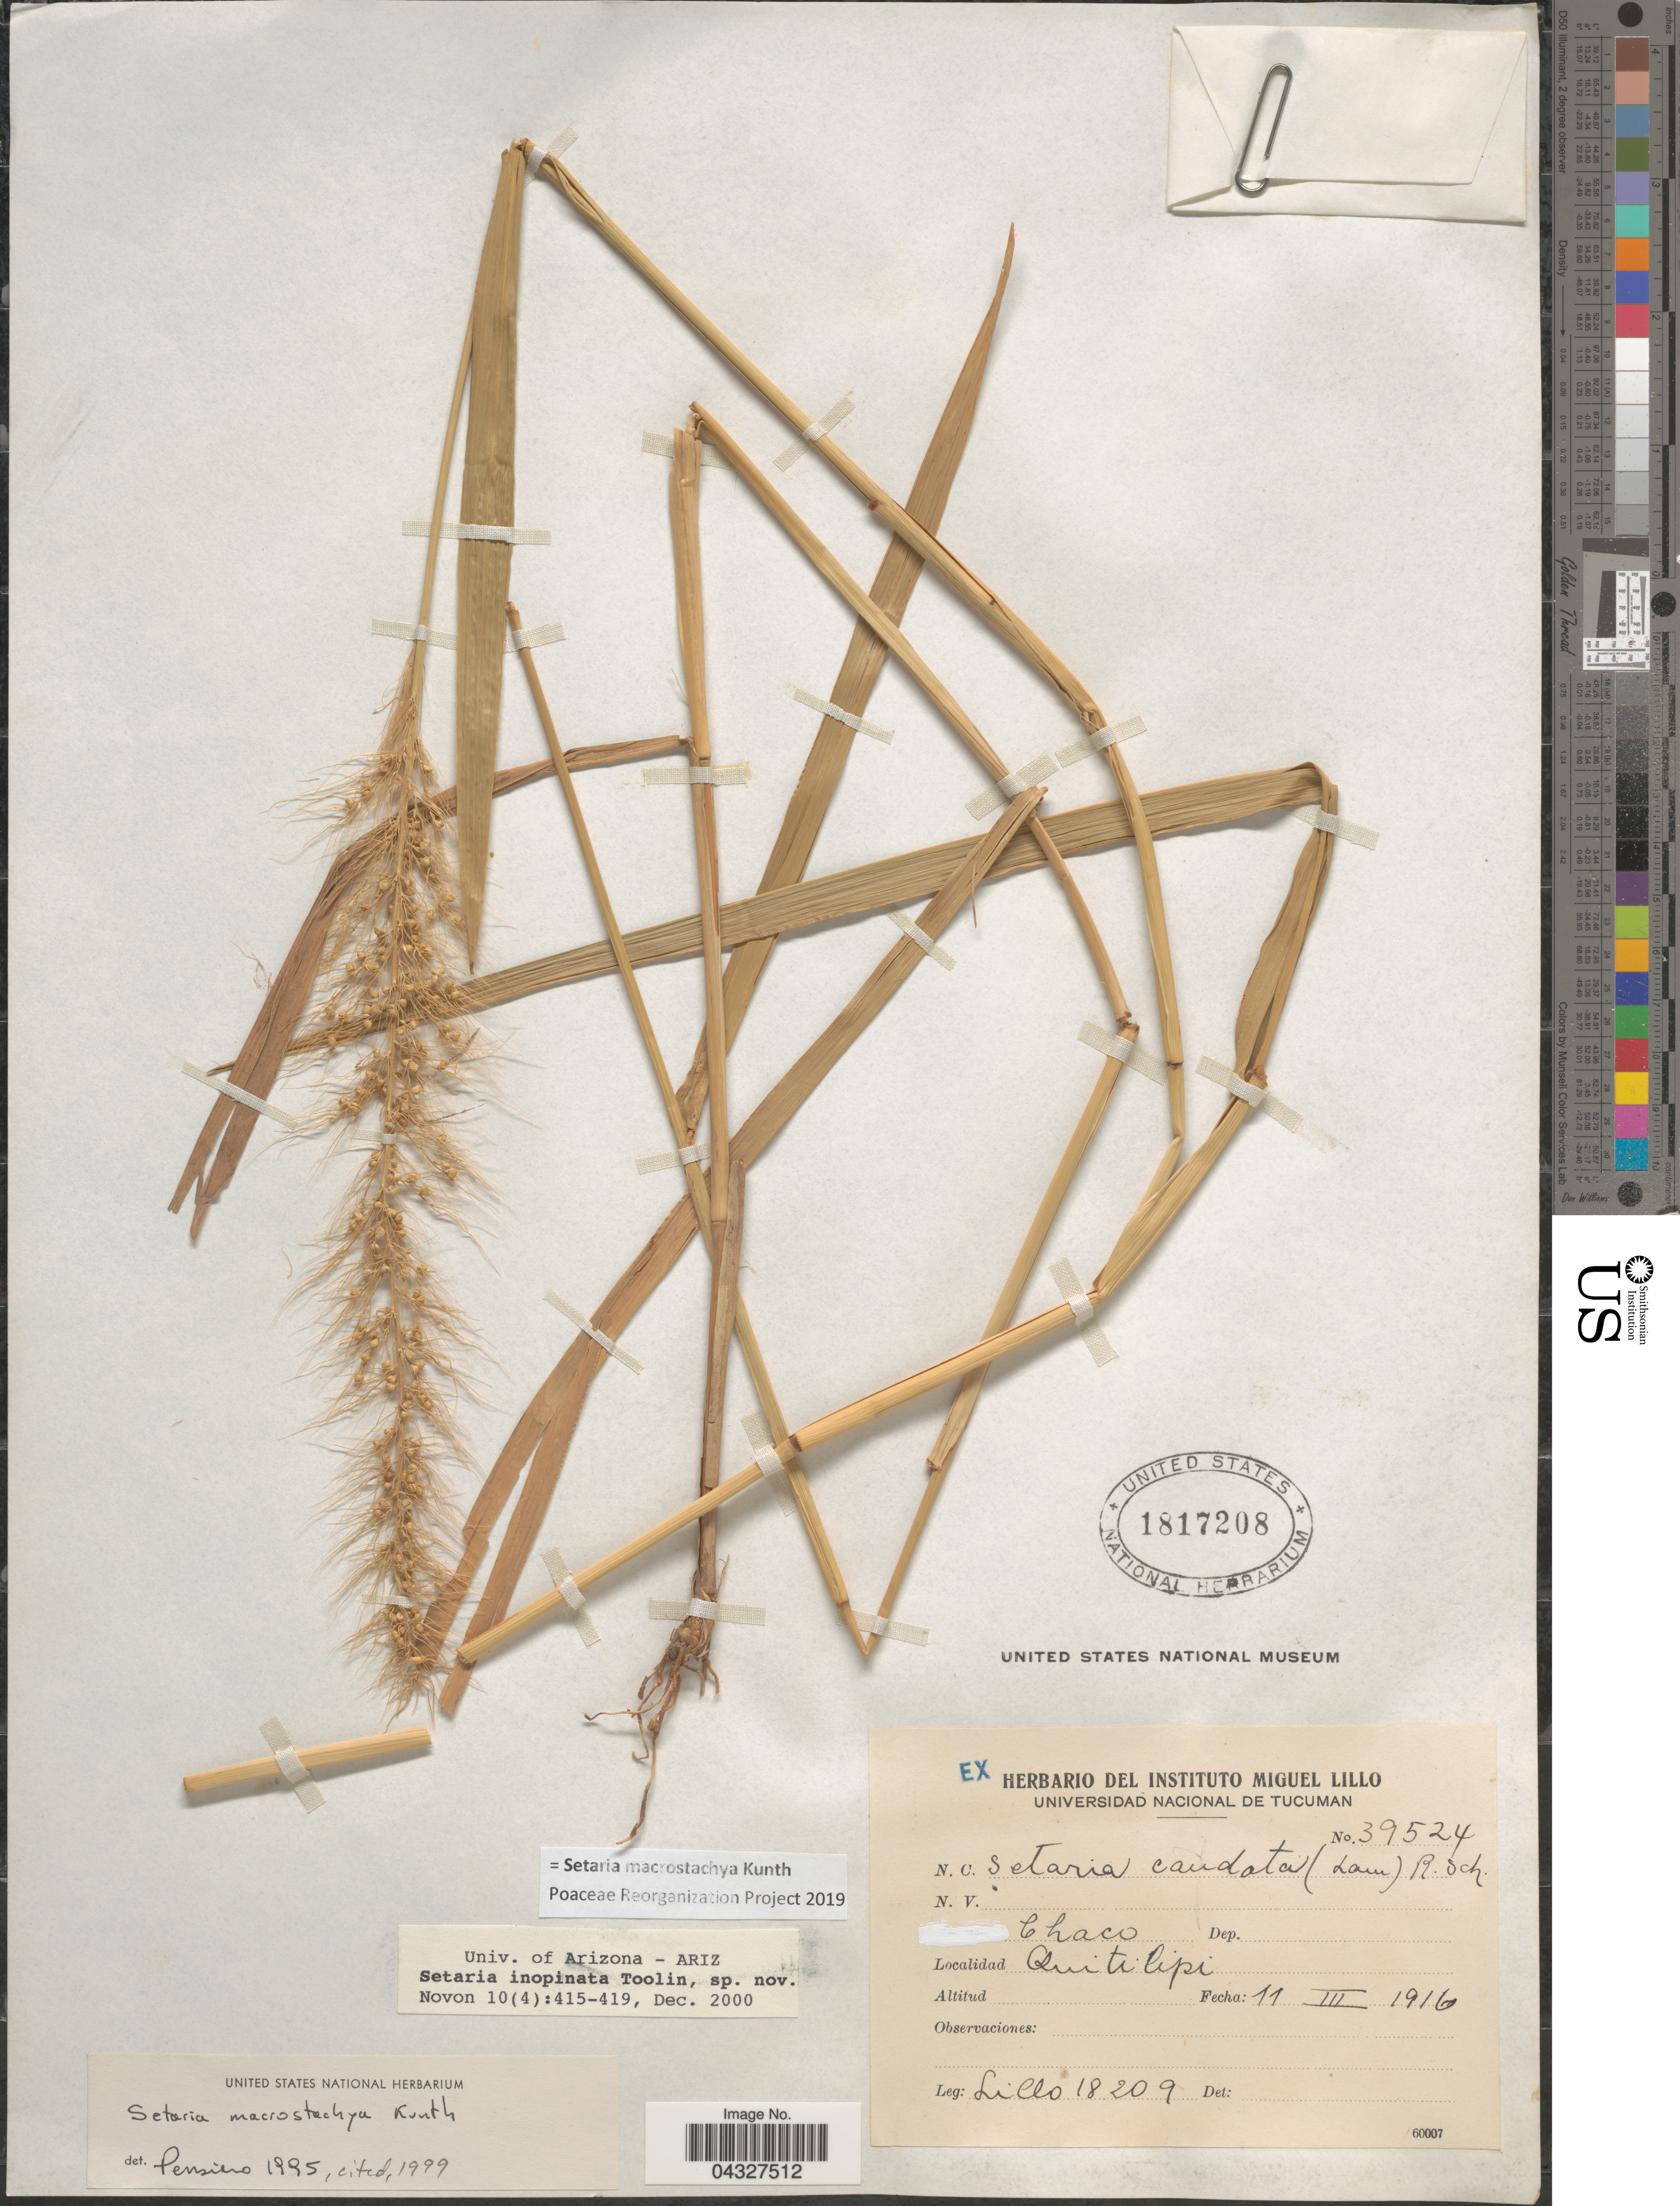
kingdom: Plantae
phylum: Tracheophyta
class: Liliopsida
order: Poales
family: Poaceae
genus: Setaria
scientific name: Setaria macrostachya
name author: Kunth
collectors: M. Lillo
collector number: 18209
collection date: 1916-03-11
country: Argentina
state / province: Chaco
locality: Quitilipi.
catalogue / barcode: US 1817208